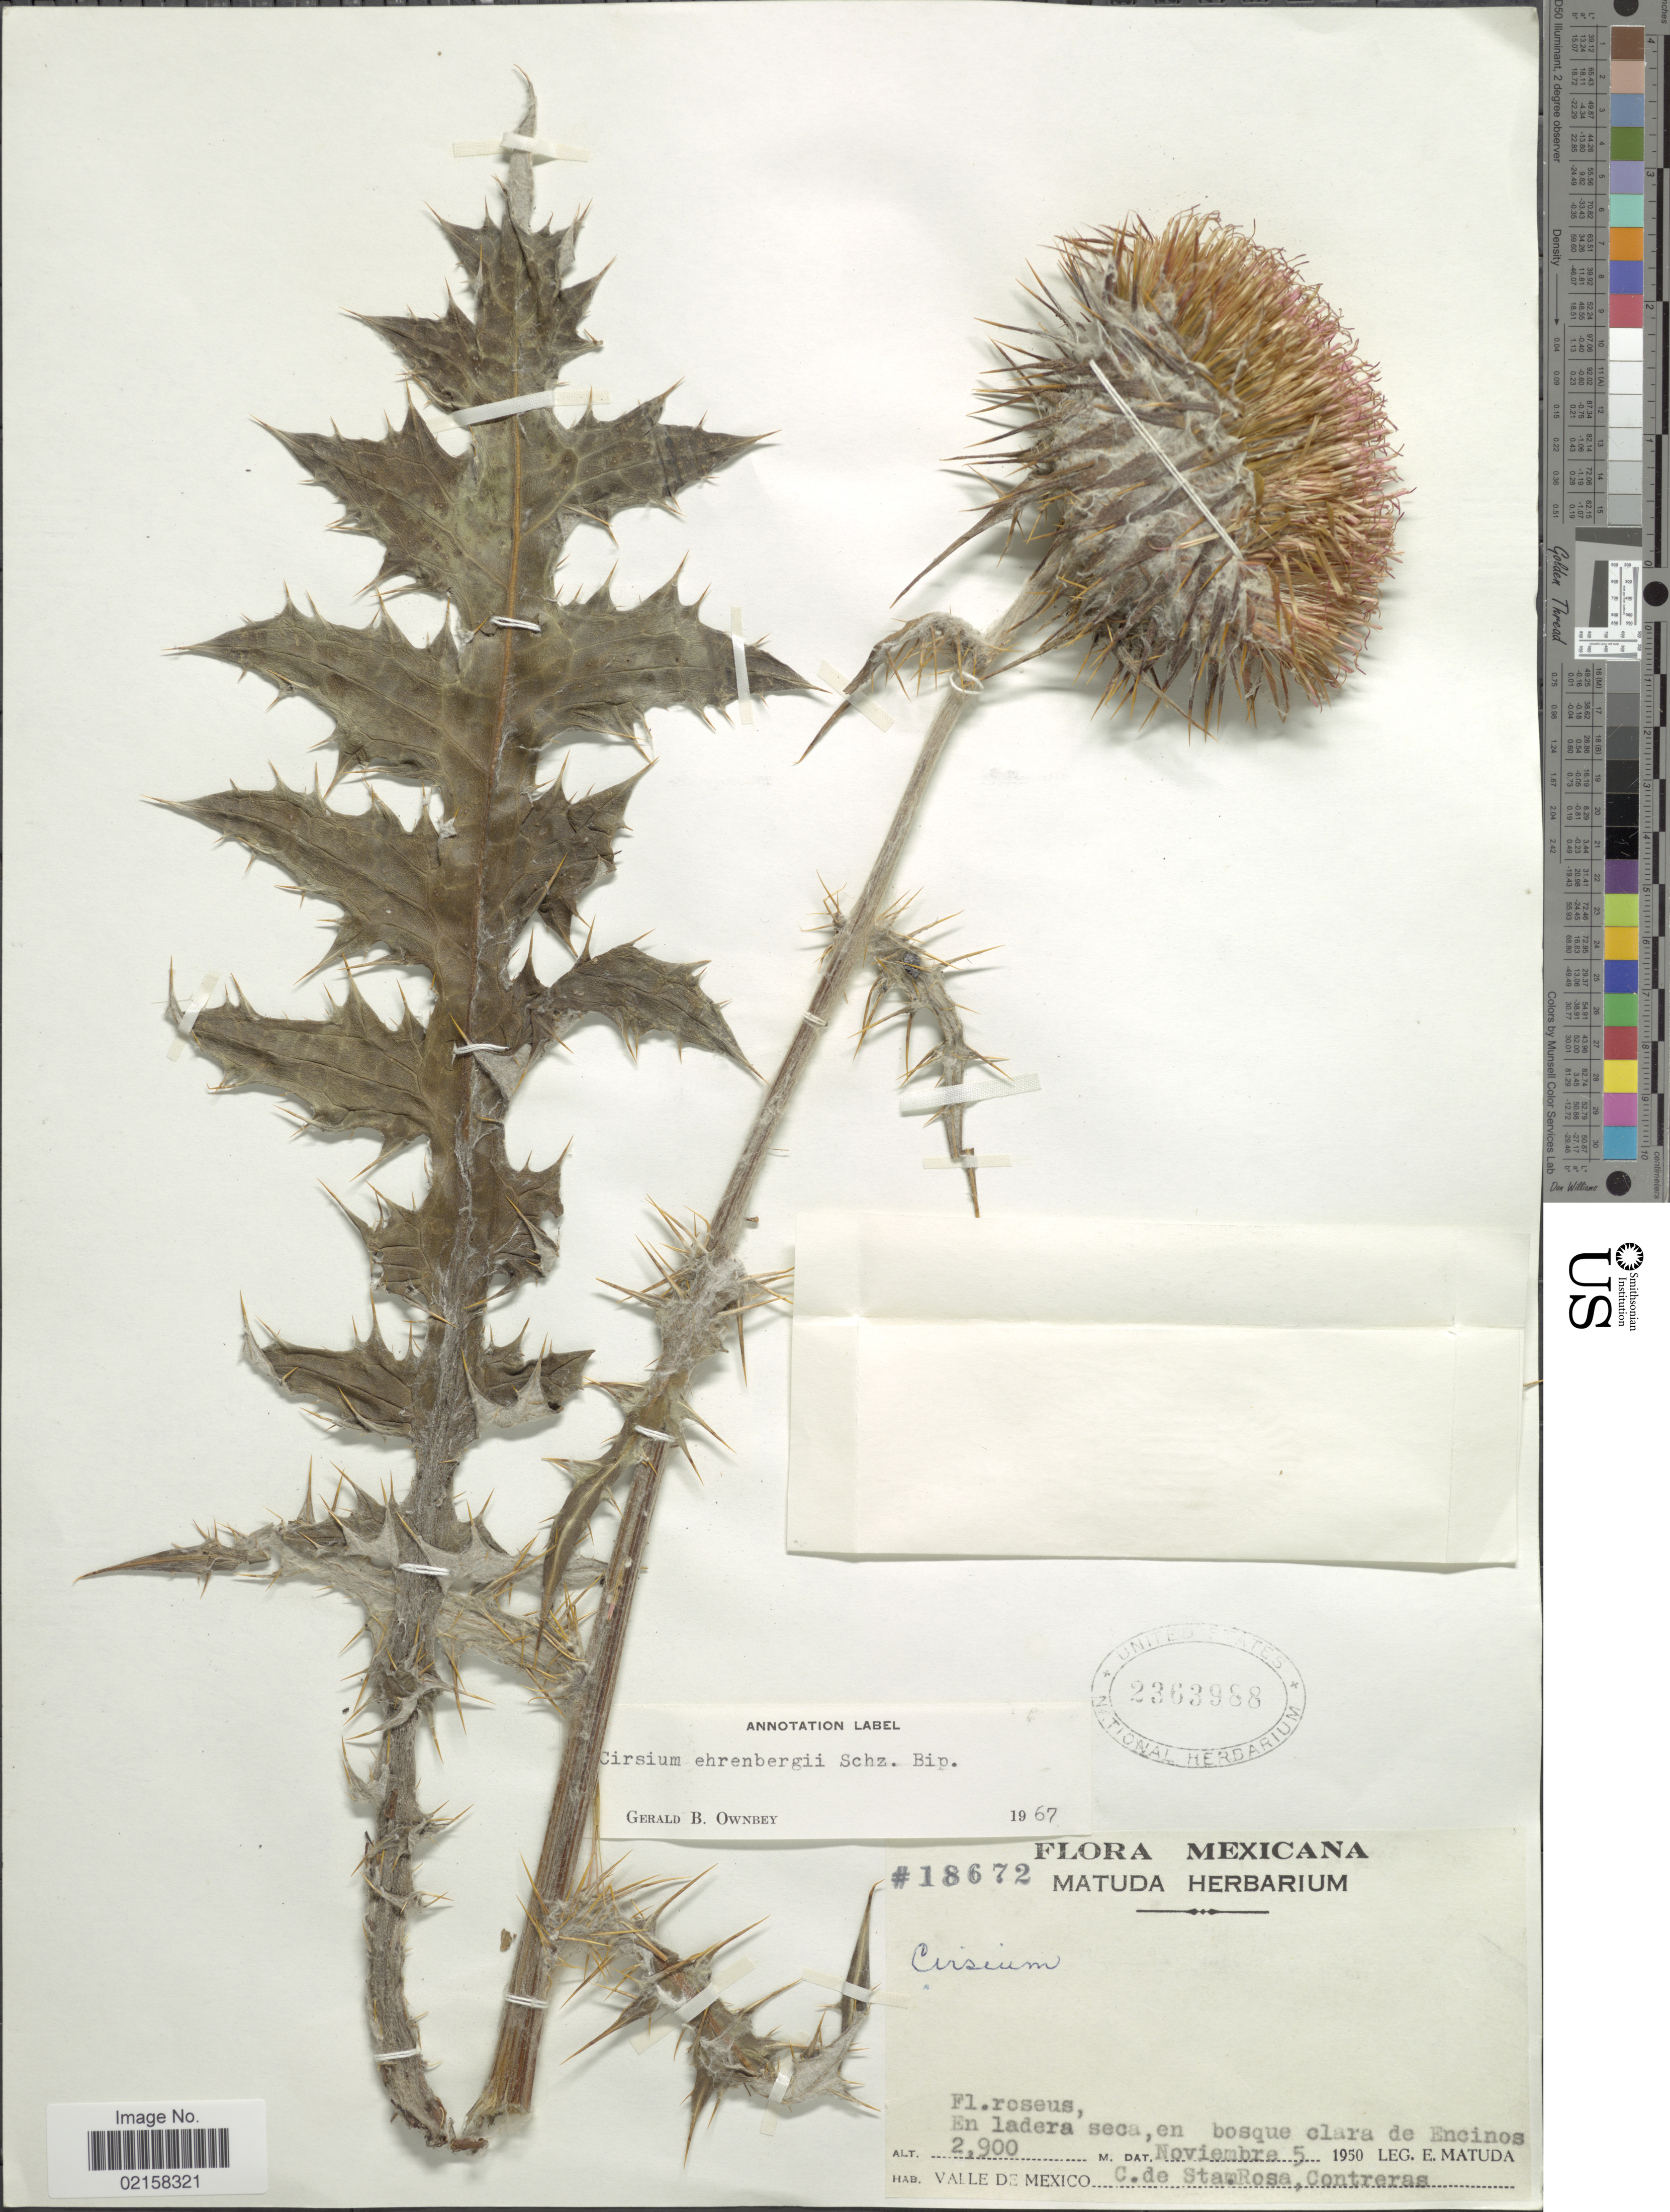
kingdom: Plantae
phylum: Tracheophyta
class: Magnoliopsida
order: Asterales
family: Asteraceae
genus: Cirsium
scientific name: Cirsium ehrenbergii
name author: Sch. Bip.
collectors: E. Matuda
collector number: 18672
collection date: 1950-11-05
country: Mexico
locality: Valle de Mexico, C. de Sta. Rosa, Contreras.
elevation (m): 2900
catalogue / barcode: US 2363988